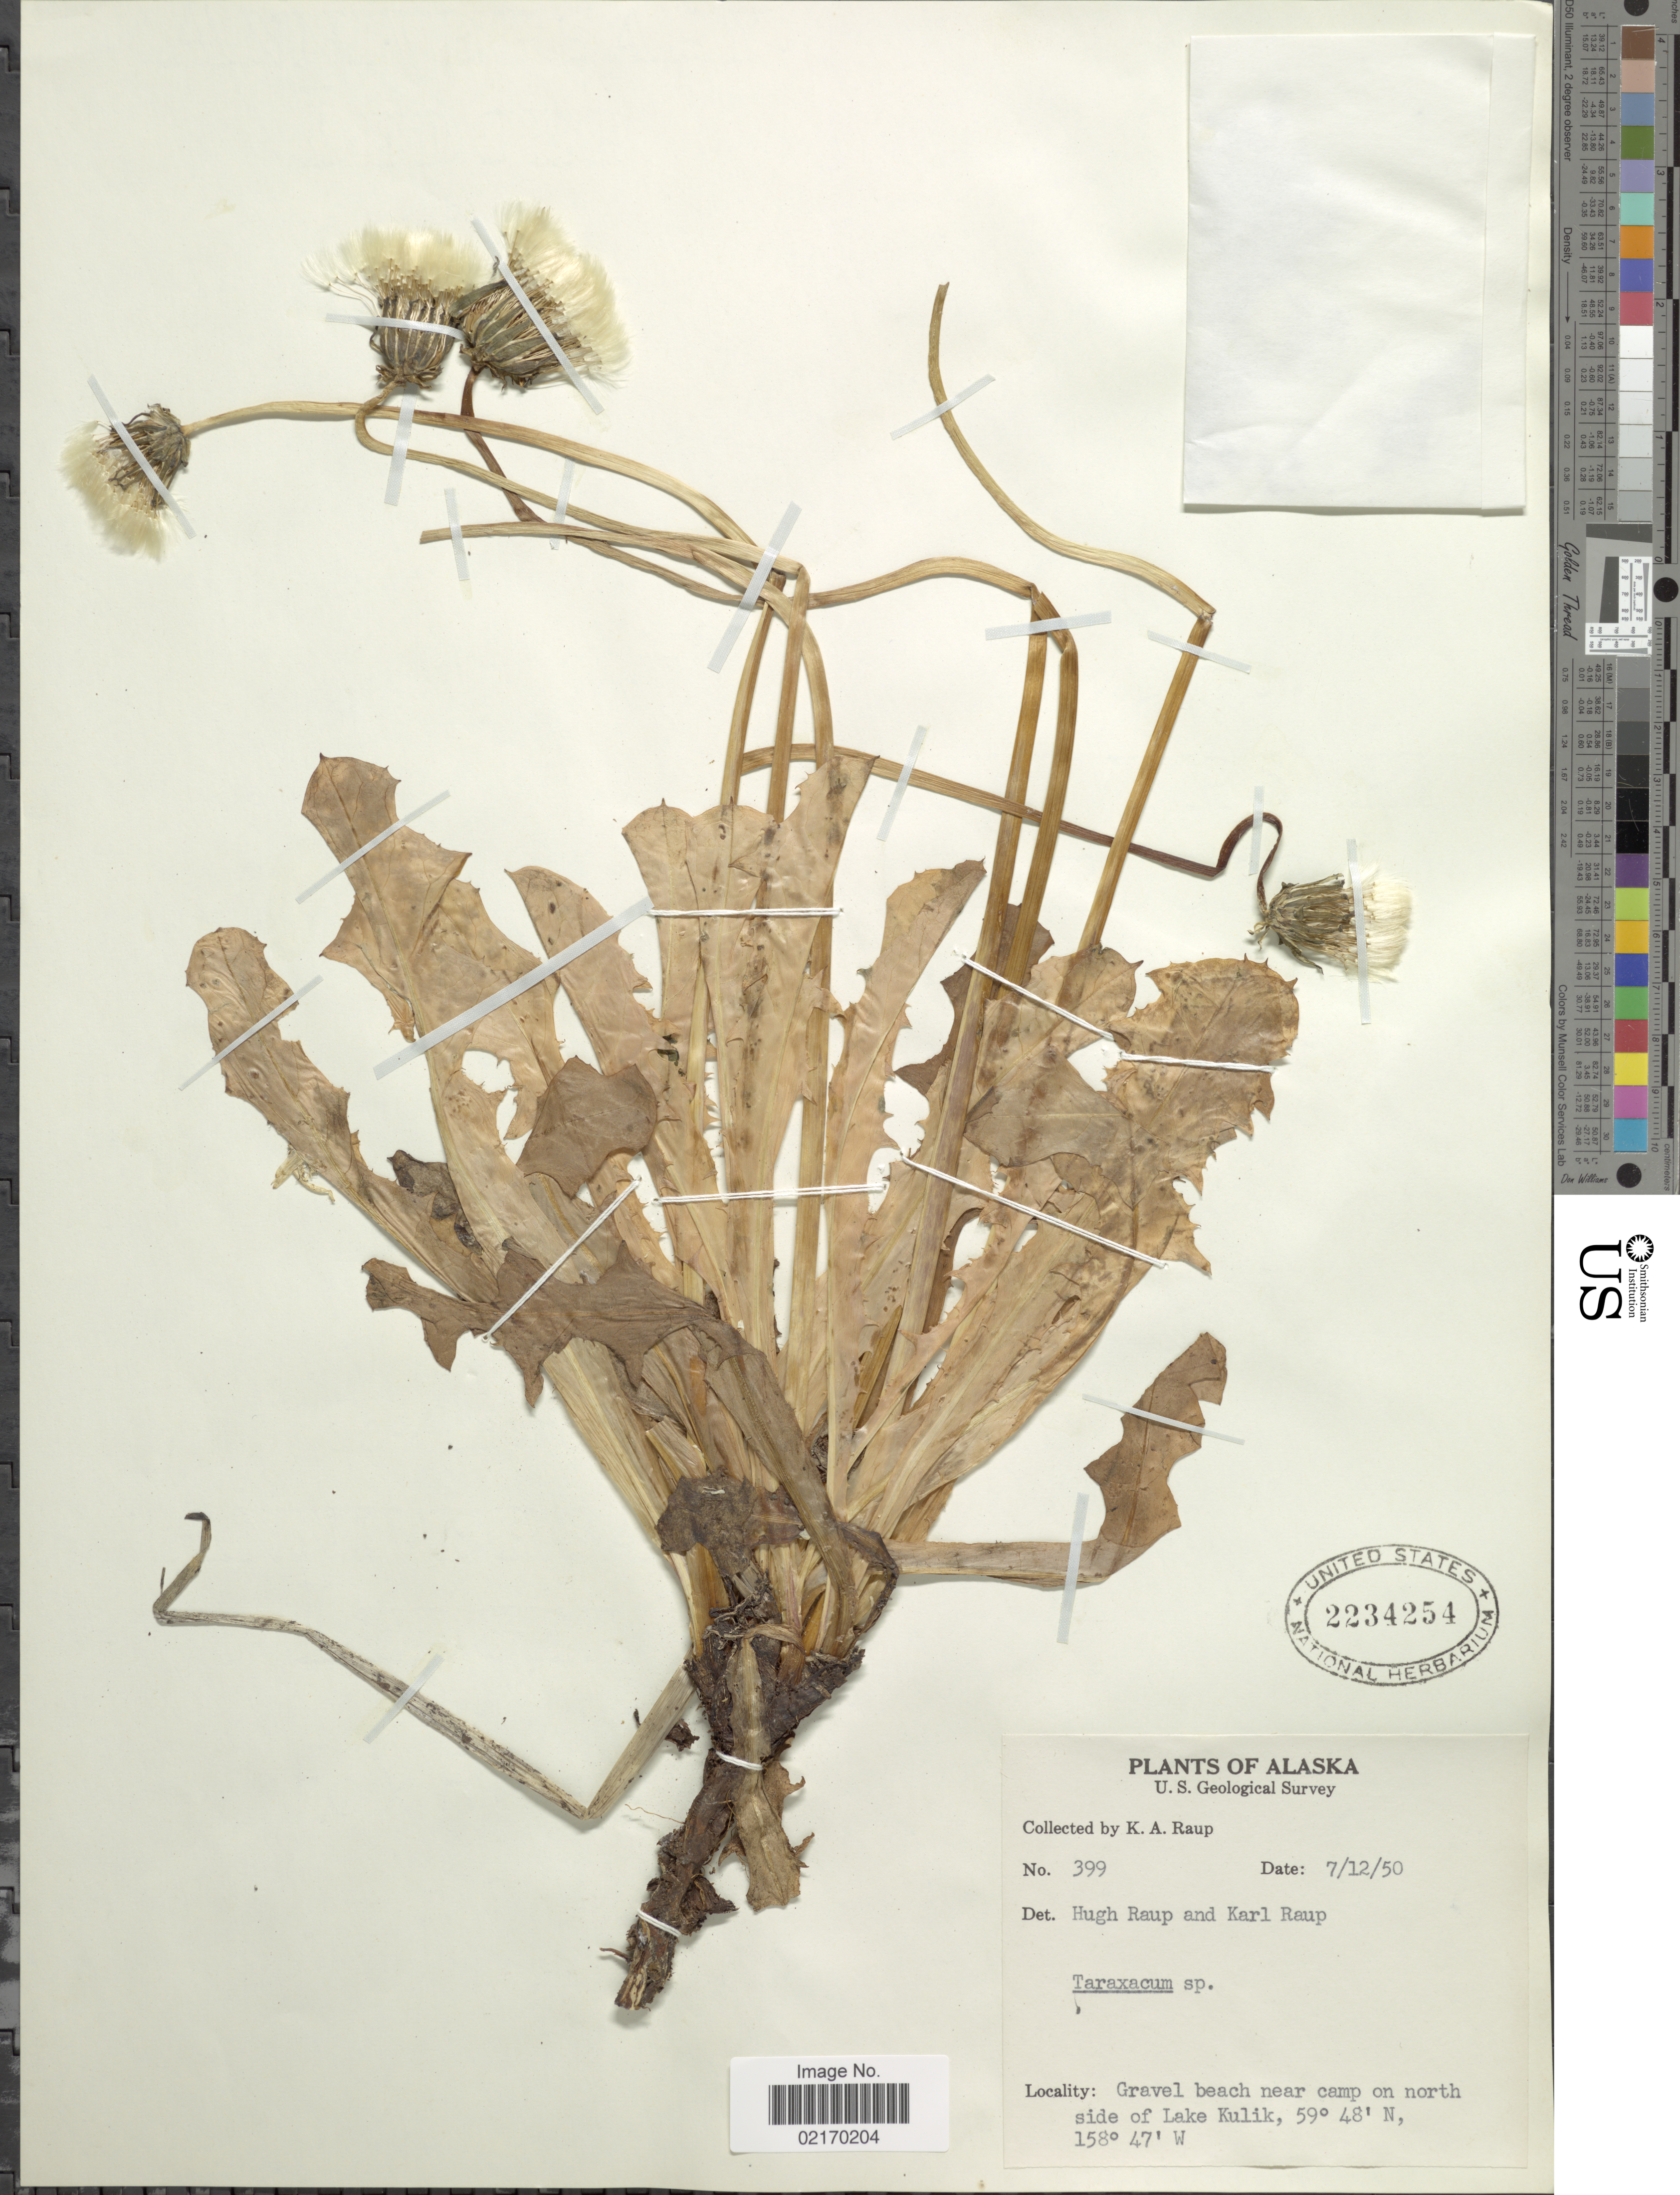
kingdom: Plantae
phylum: Tracheophyta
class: Magnoliopsida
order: Asterales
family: Asteraceae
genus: Taraxacum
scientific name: Taraxacum sp.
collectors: K. Raup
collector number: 399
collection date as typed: Transcribed d/m/y: 12/7/50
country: United States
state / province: Alaska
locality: Gravel beach near camp on north side of Lake Kulik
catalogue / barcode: US 2234254